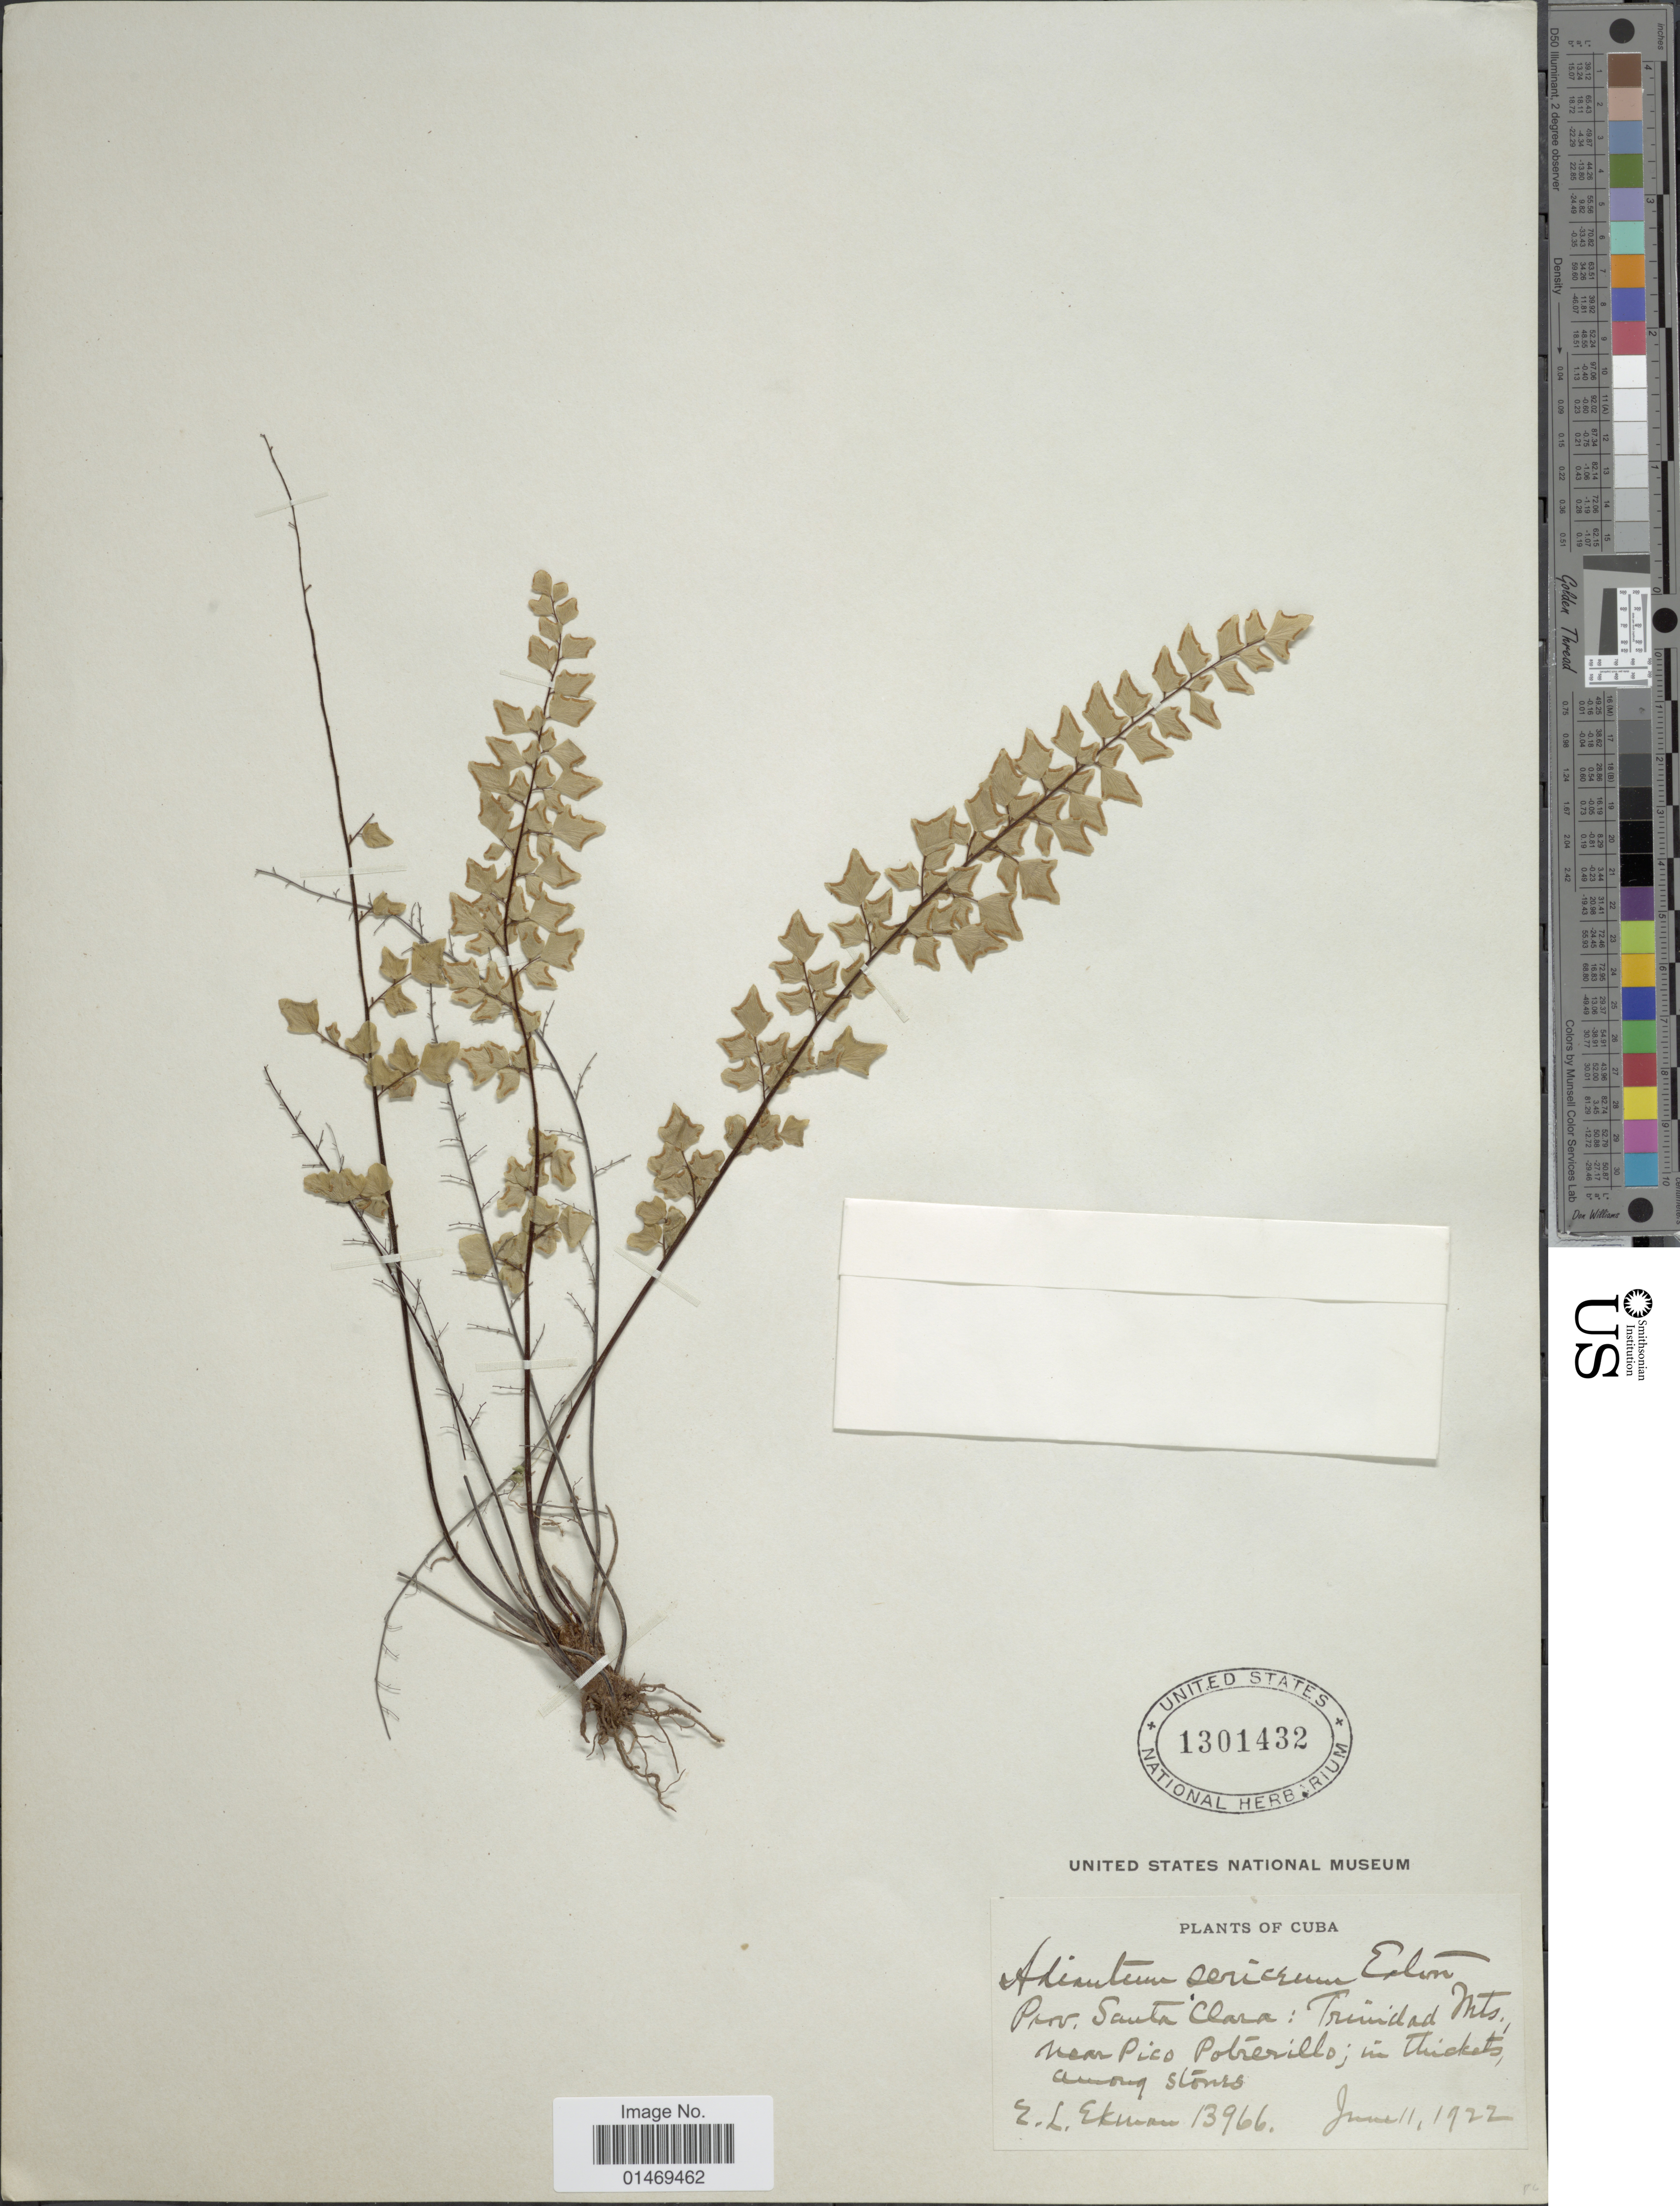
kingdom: Plantae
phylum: Tracheophyta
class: Polypodiopsida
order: Polypodiales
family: Pteridaceae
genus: Adiantum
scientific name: Adiantum sericeum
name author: D.C. Eaton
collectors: E. L. Ekman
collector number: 13966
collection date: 1922-06-11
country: Cuba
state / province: Villa Clara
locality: Prov. Santa Clara, Trinidad Mts near Pico Potrerillo; in thickets, among stones.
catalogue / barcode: US 1301432